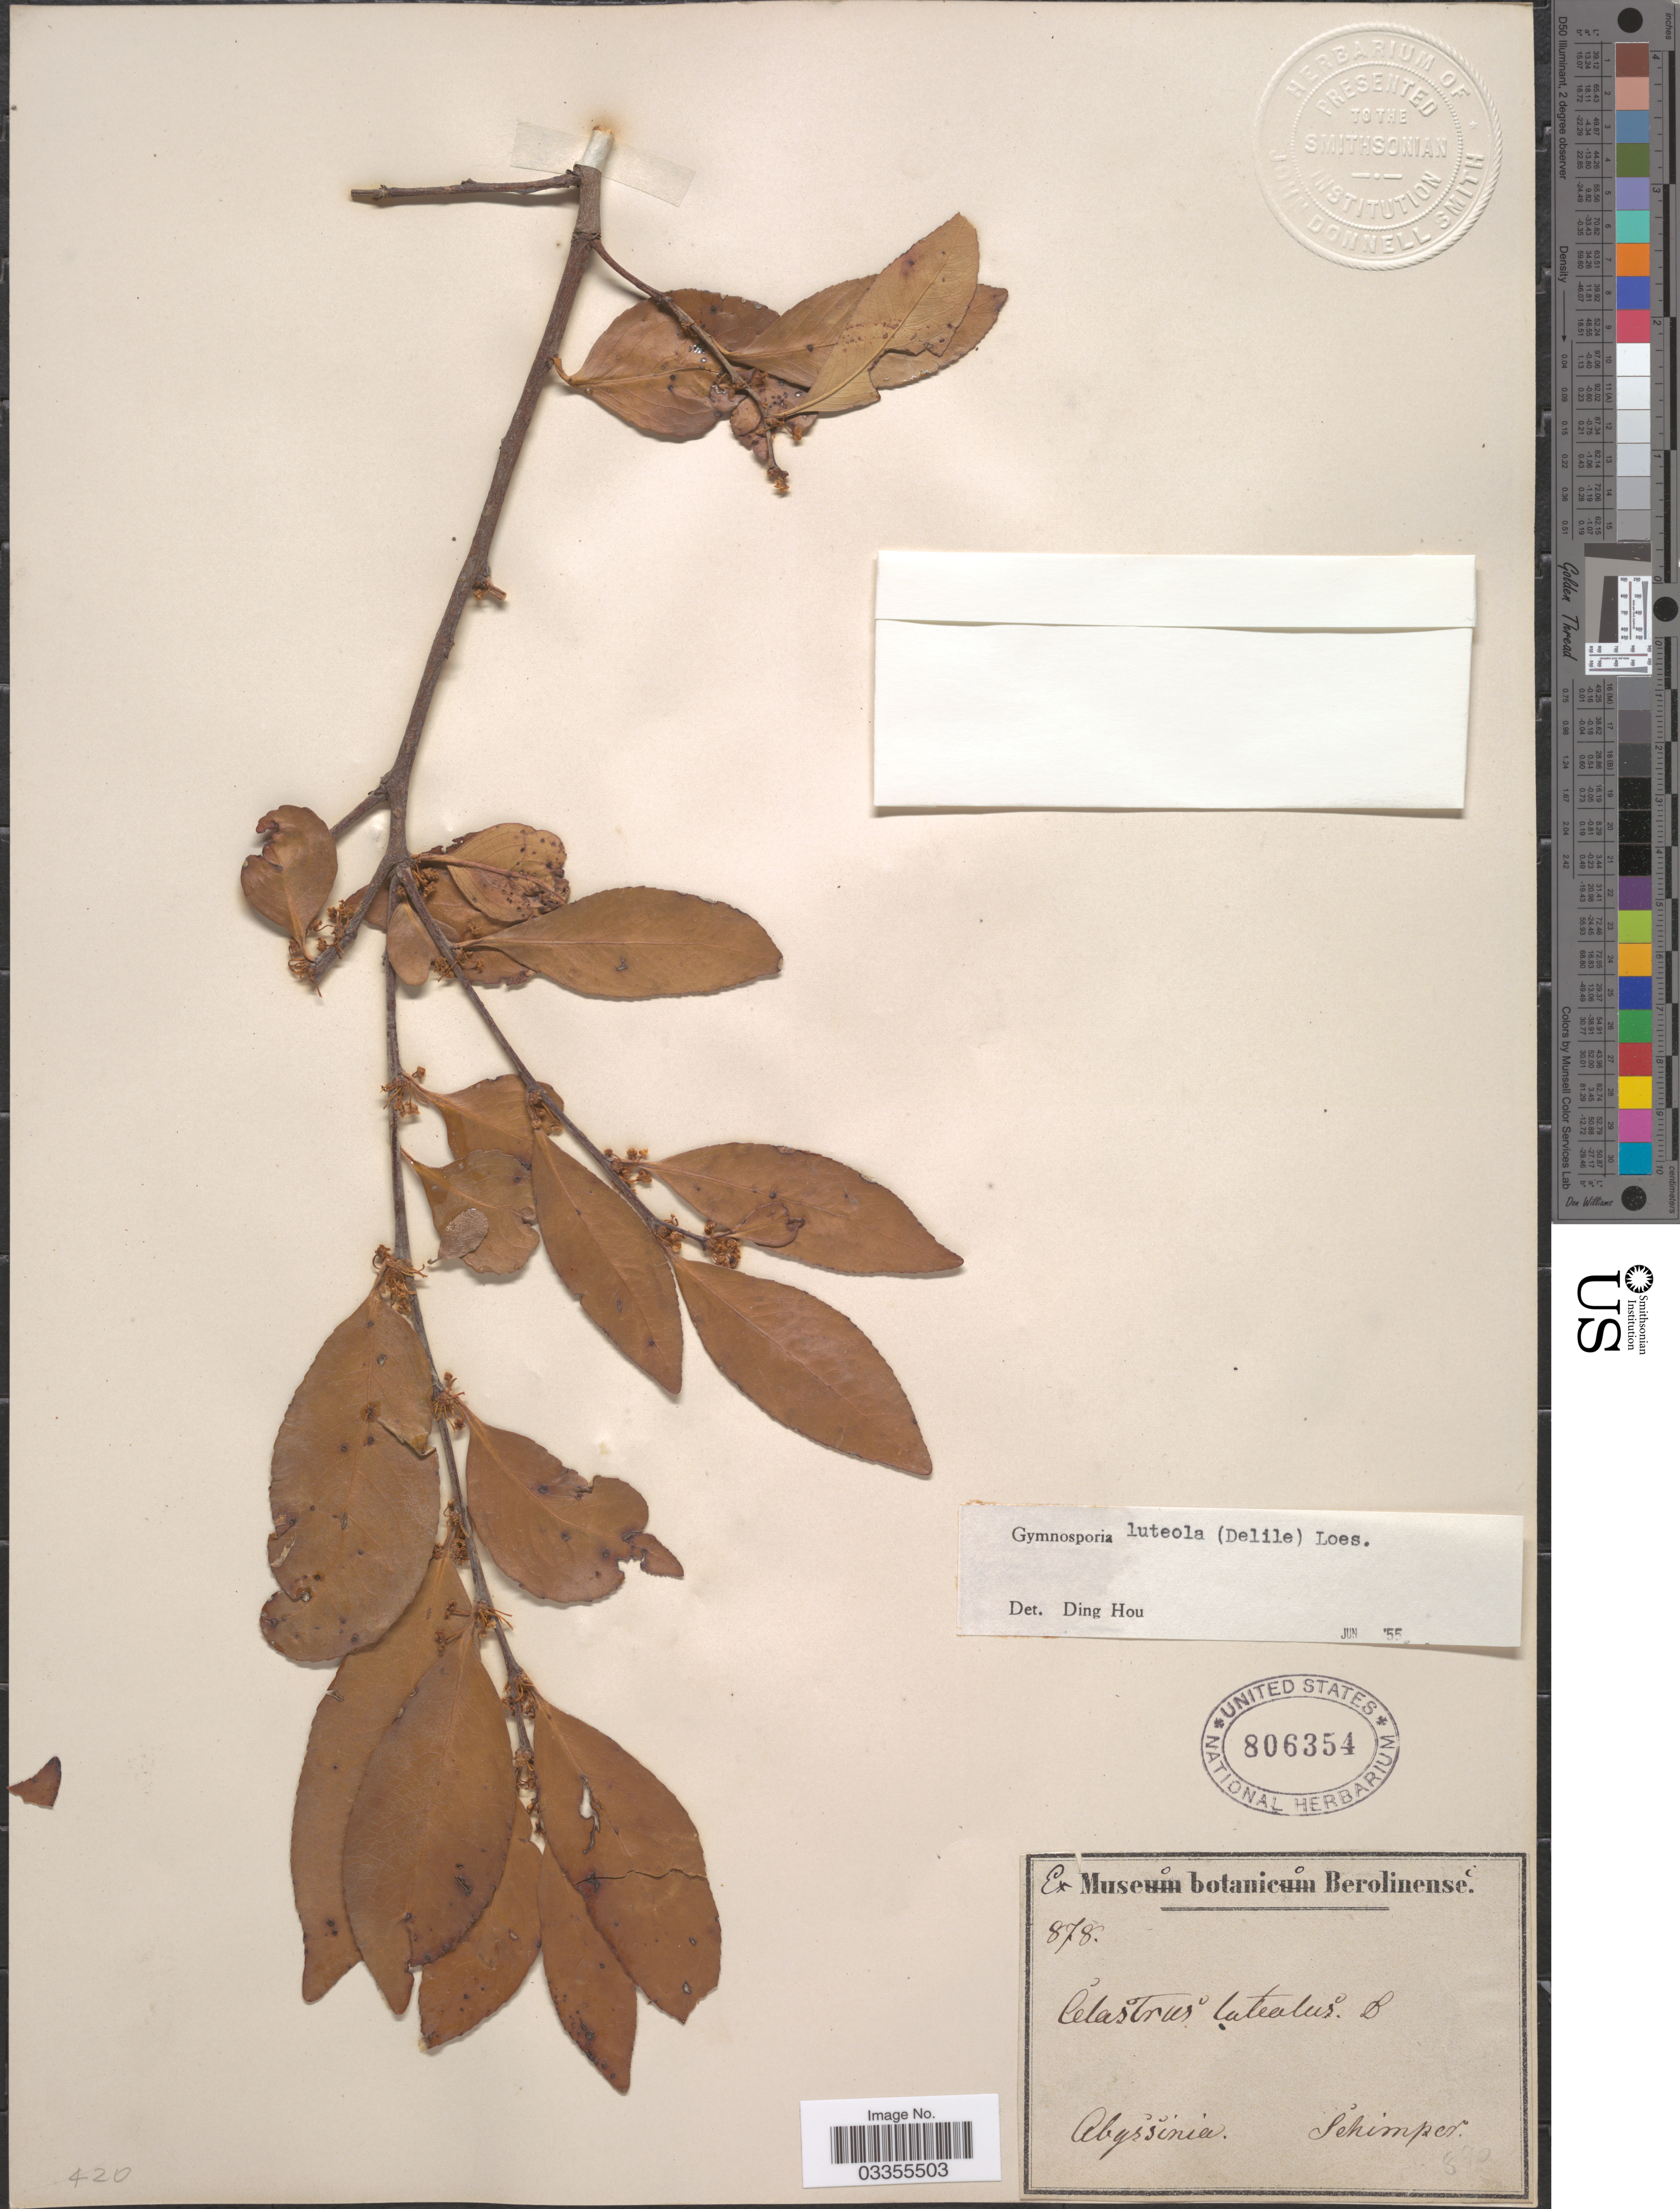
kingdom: Plantae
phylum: Tracheophyta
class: Magnoliopsida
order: Celastrales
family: Celastraceae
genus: Gymnosporia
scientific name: Gymnosporia luteola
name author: (Delile) Loes.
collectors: -. Schimper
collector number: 878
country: Ethiopia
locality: Abyssinia.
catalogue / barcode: US 806354